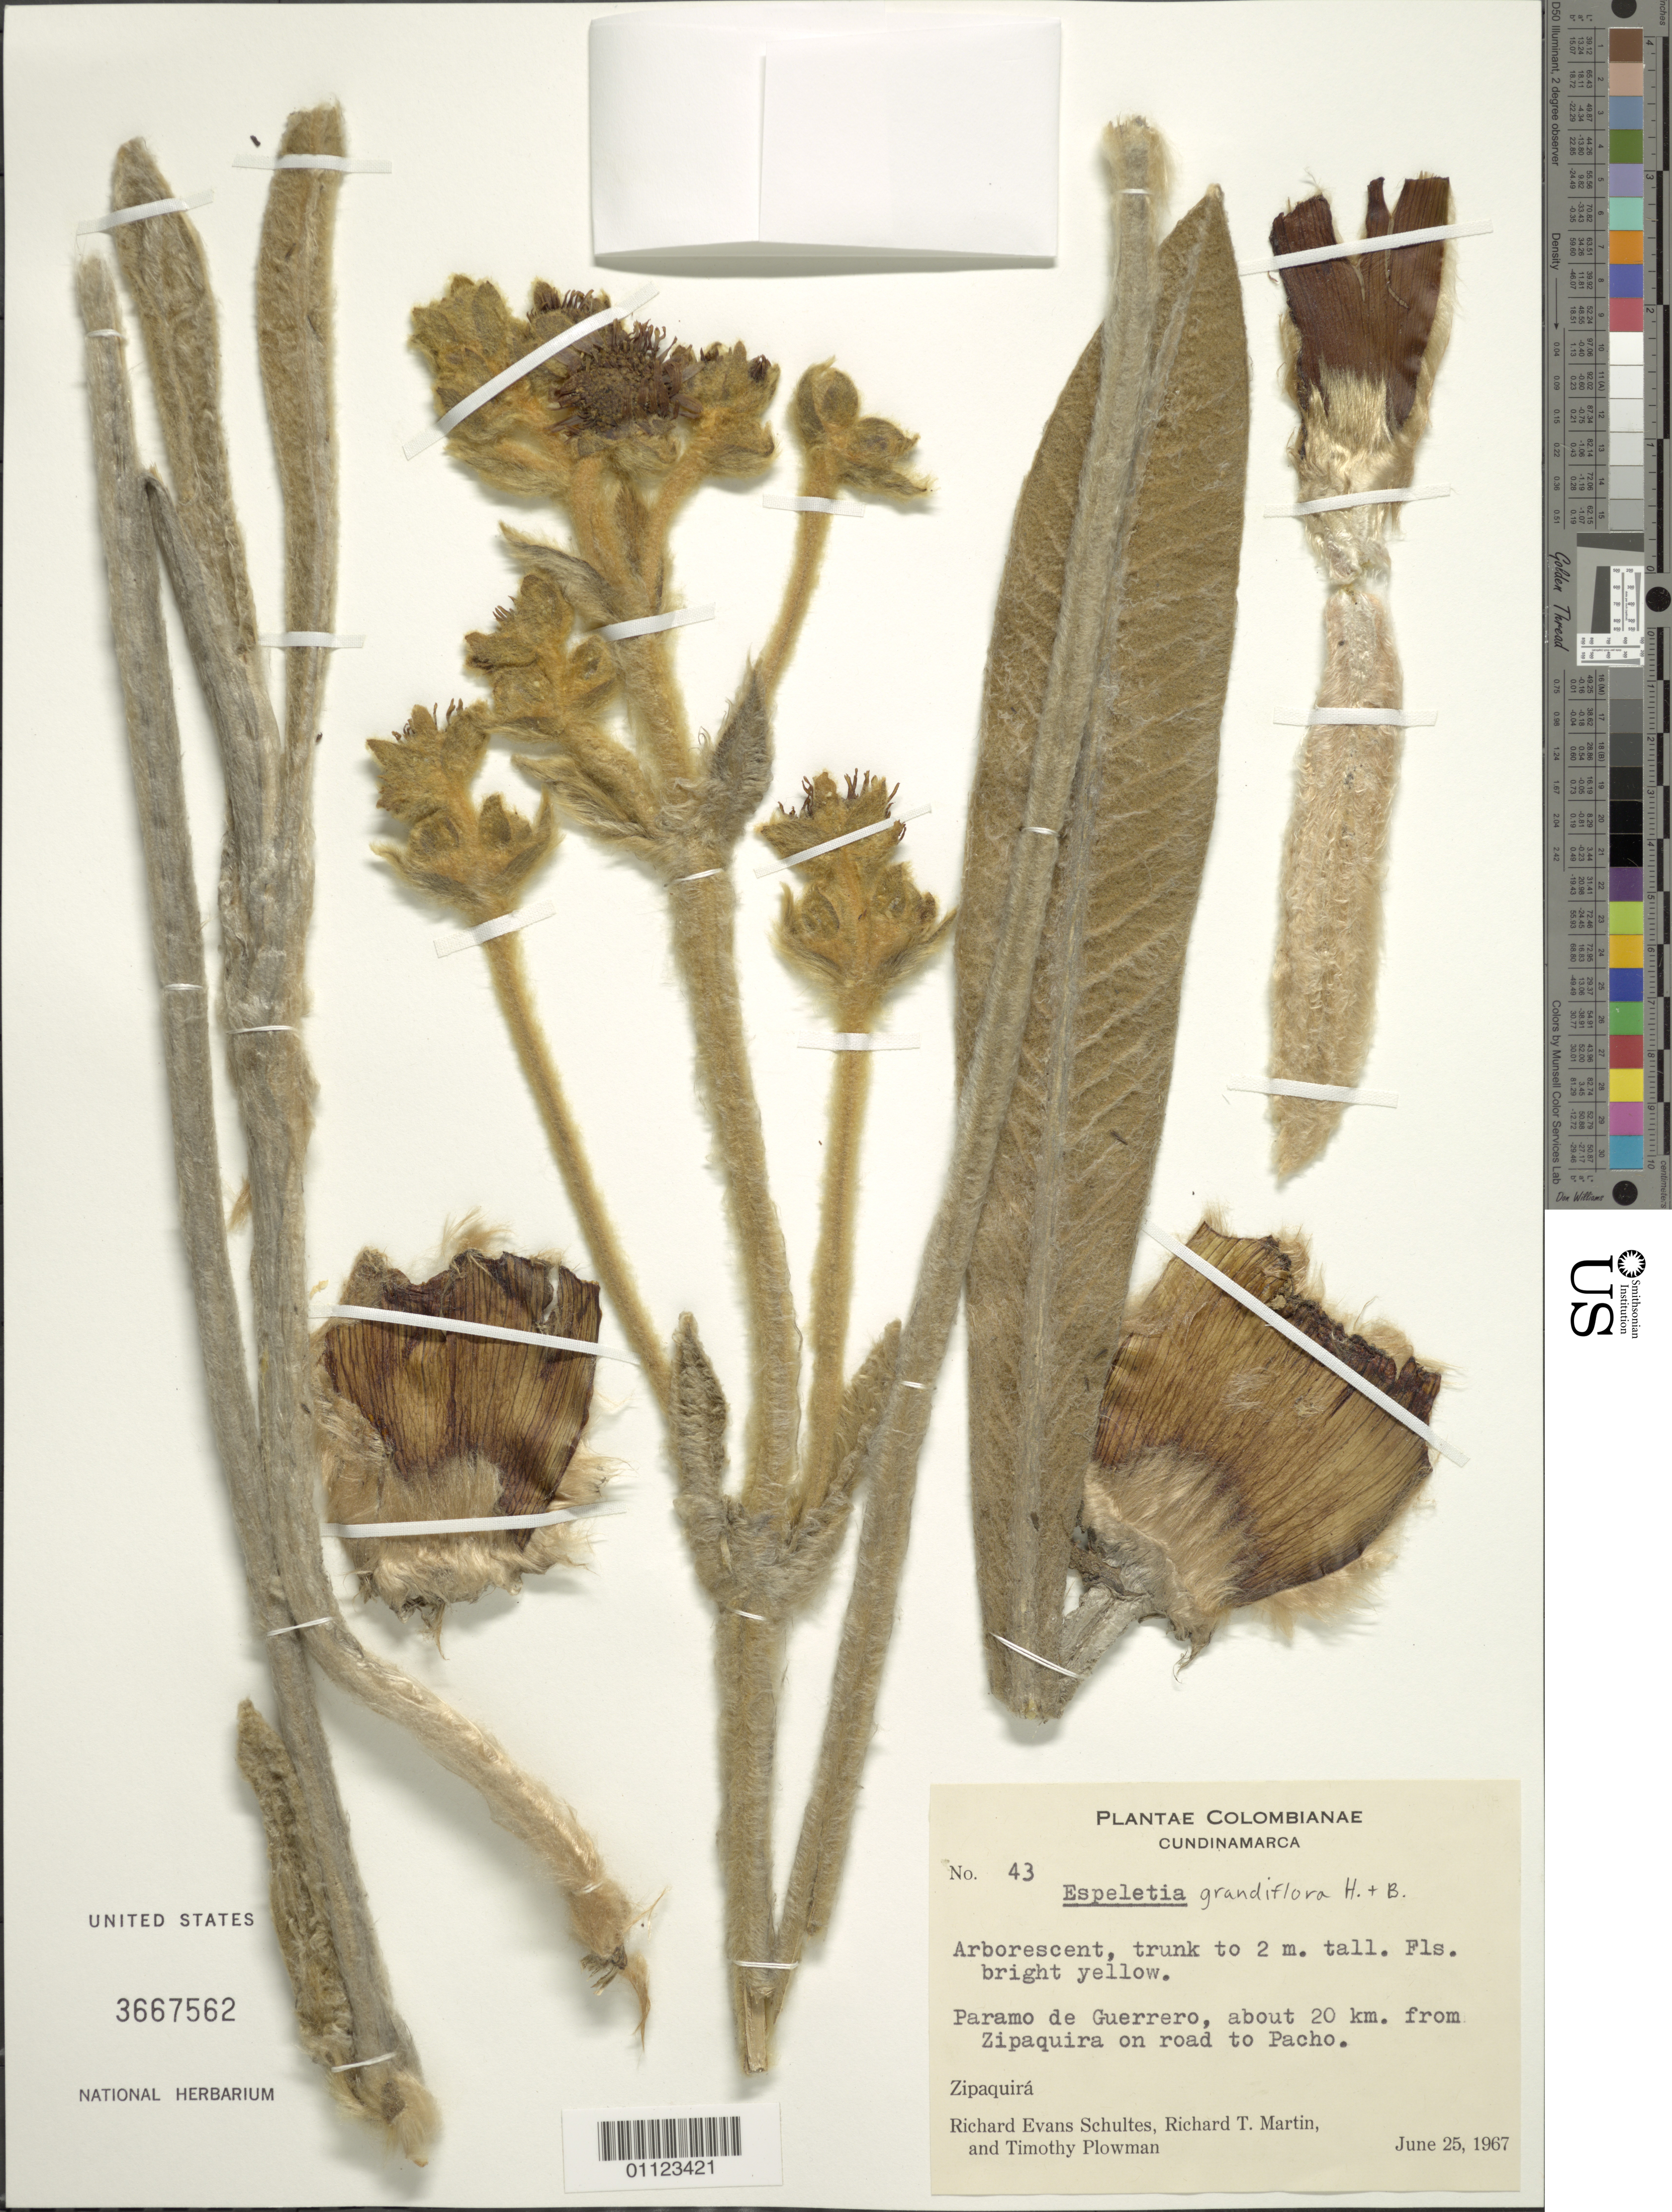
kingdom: Plantae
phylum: Tracheophyta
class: Magnoliopsida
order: Asterales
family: Asteraceae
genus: Espeletia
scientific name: Espeletia grandiflora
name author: Humb. & Bonpl.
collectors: R. E. Schultes, R. T. Martin & T. Plowman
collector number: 43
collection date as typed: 25 Jun 1967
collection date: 1967-06-25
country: Colombia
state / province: Cundinamarca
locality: Paramo de Guerrero, 20 km. from Zipaquira on road to Pacho. Zipaquirá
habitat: Pararmo.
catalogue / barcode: US 3667562